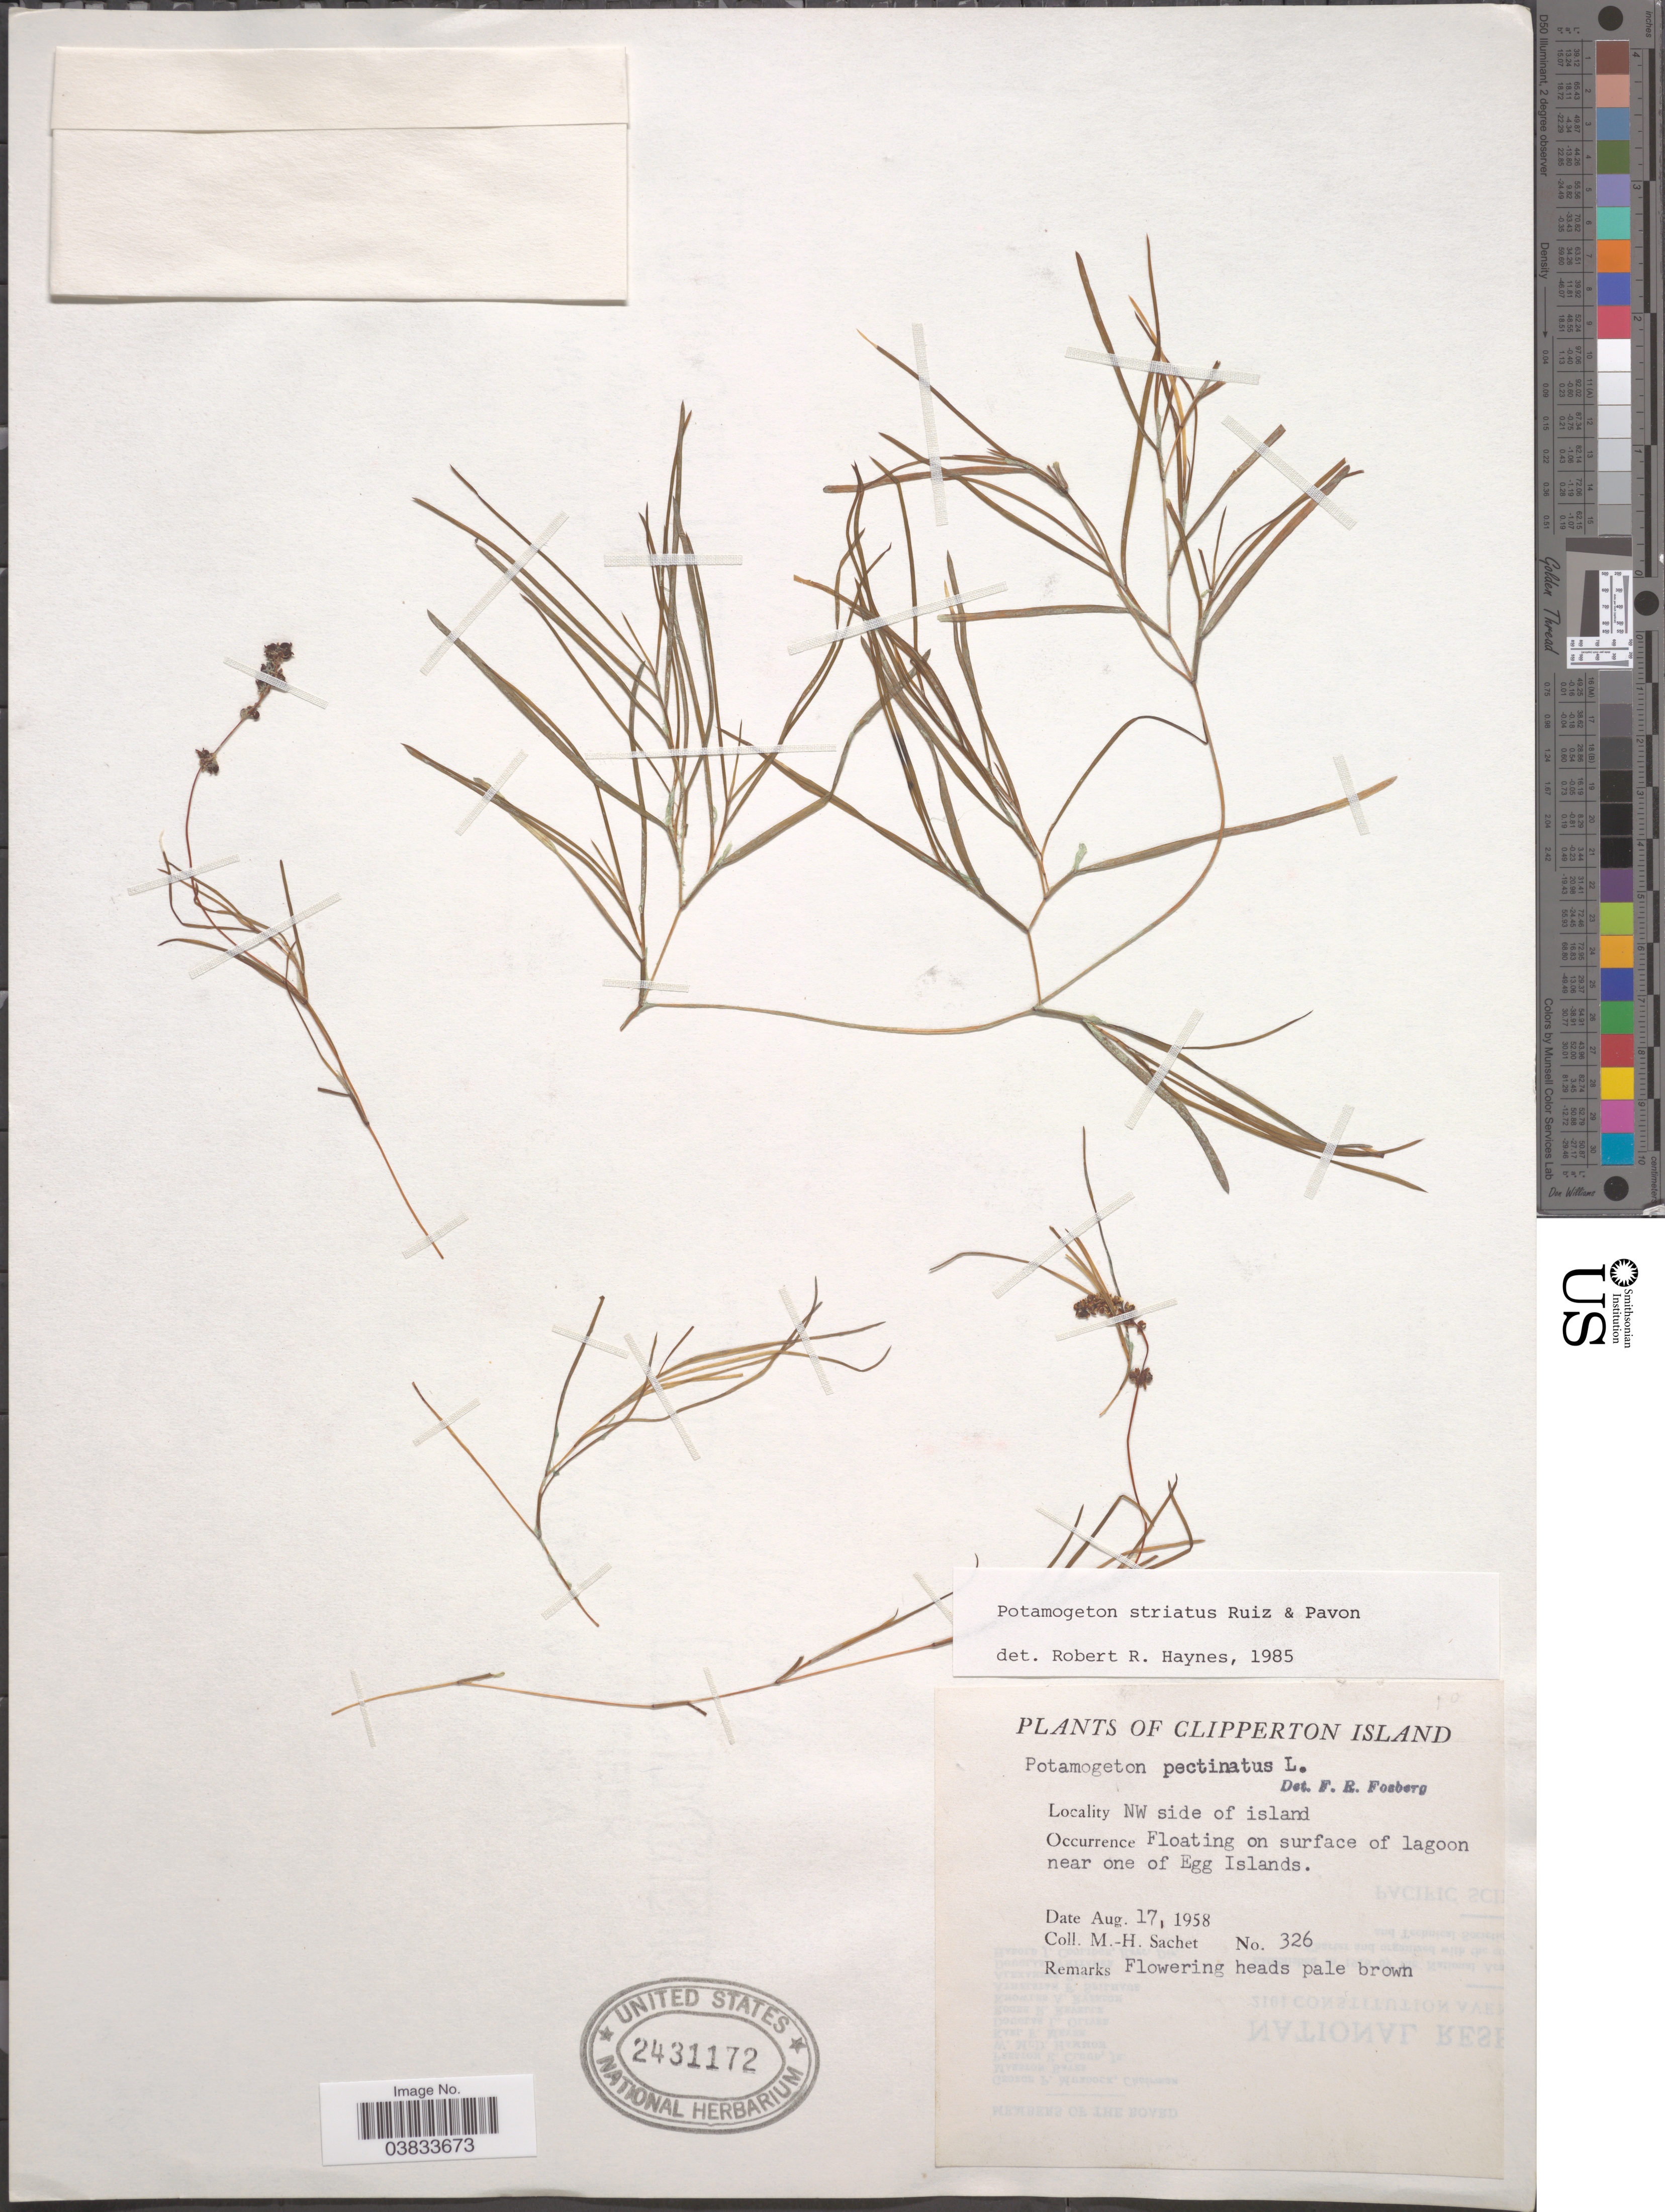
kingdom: Plantae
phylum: Tracheophyta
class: Liliopsida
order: Alismatales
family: Potamogetonaceae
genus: Stuckenia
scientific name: Stuckenia striata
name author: (Ruiz & Pav.) Holub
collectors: M.-H. Sachet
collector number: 326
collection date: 1958-08-17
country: Central Am. Pac. Islands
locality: Clipperton Island. NW side of island. Near one of Egg Islands.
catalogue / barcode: US 2431172